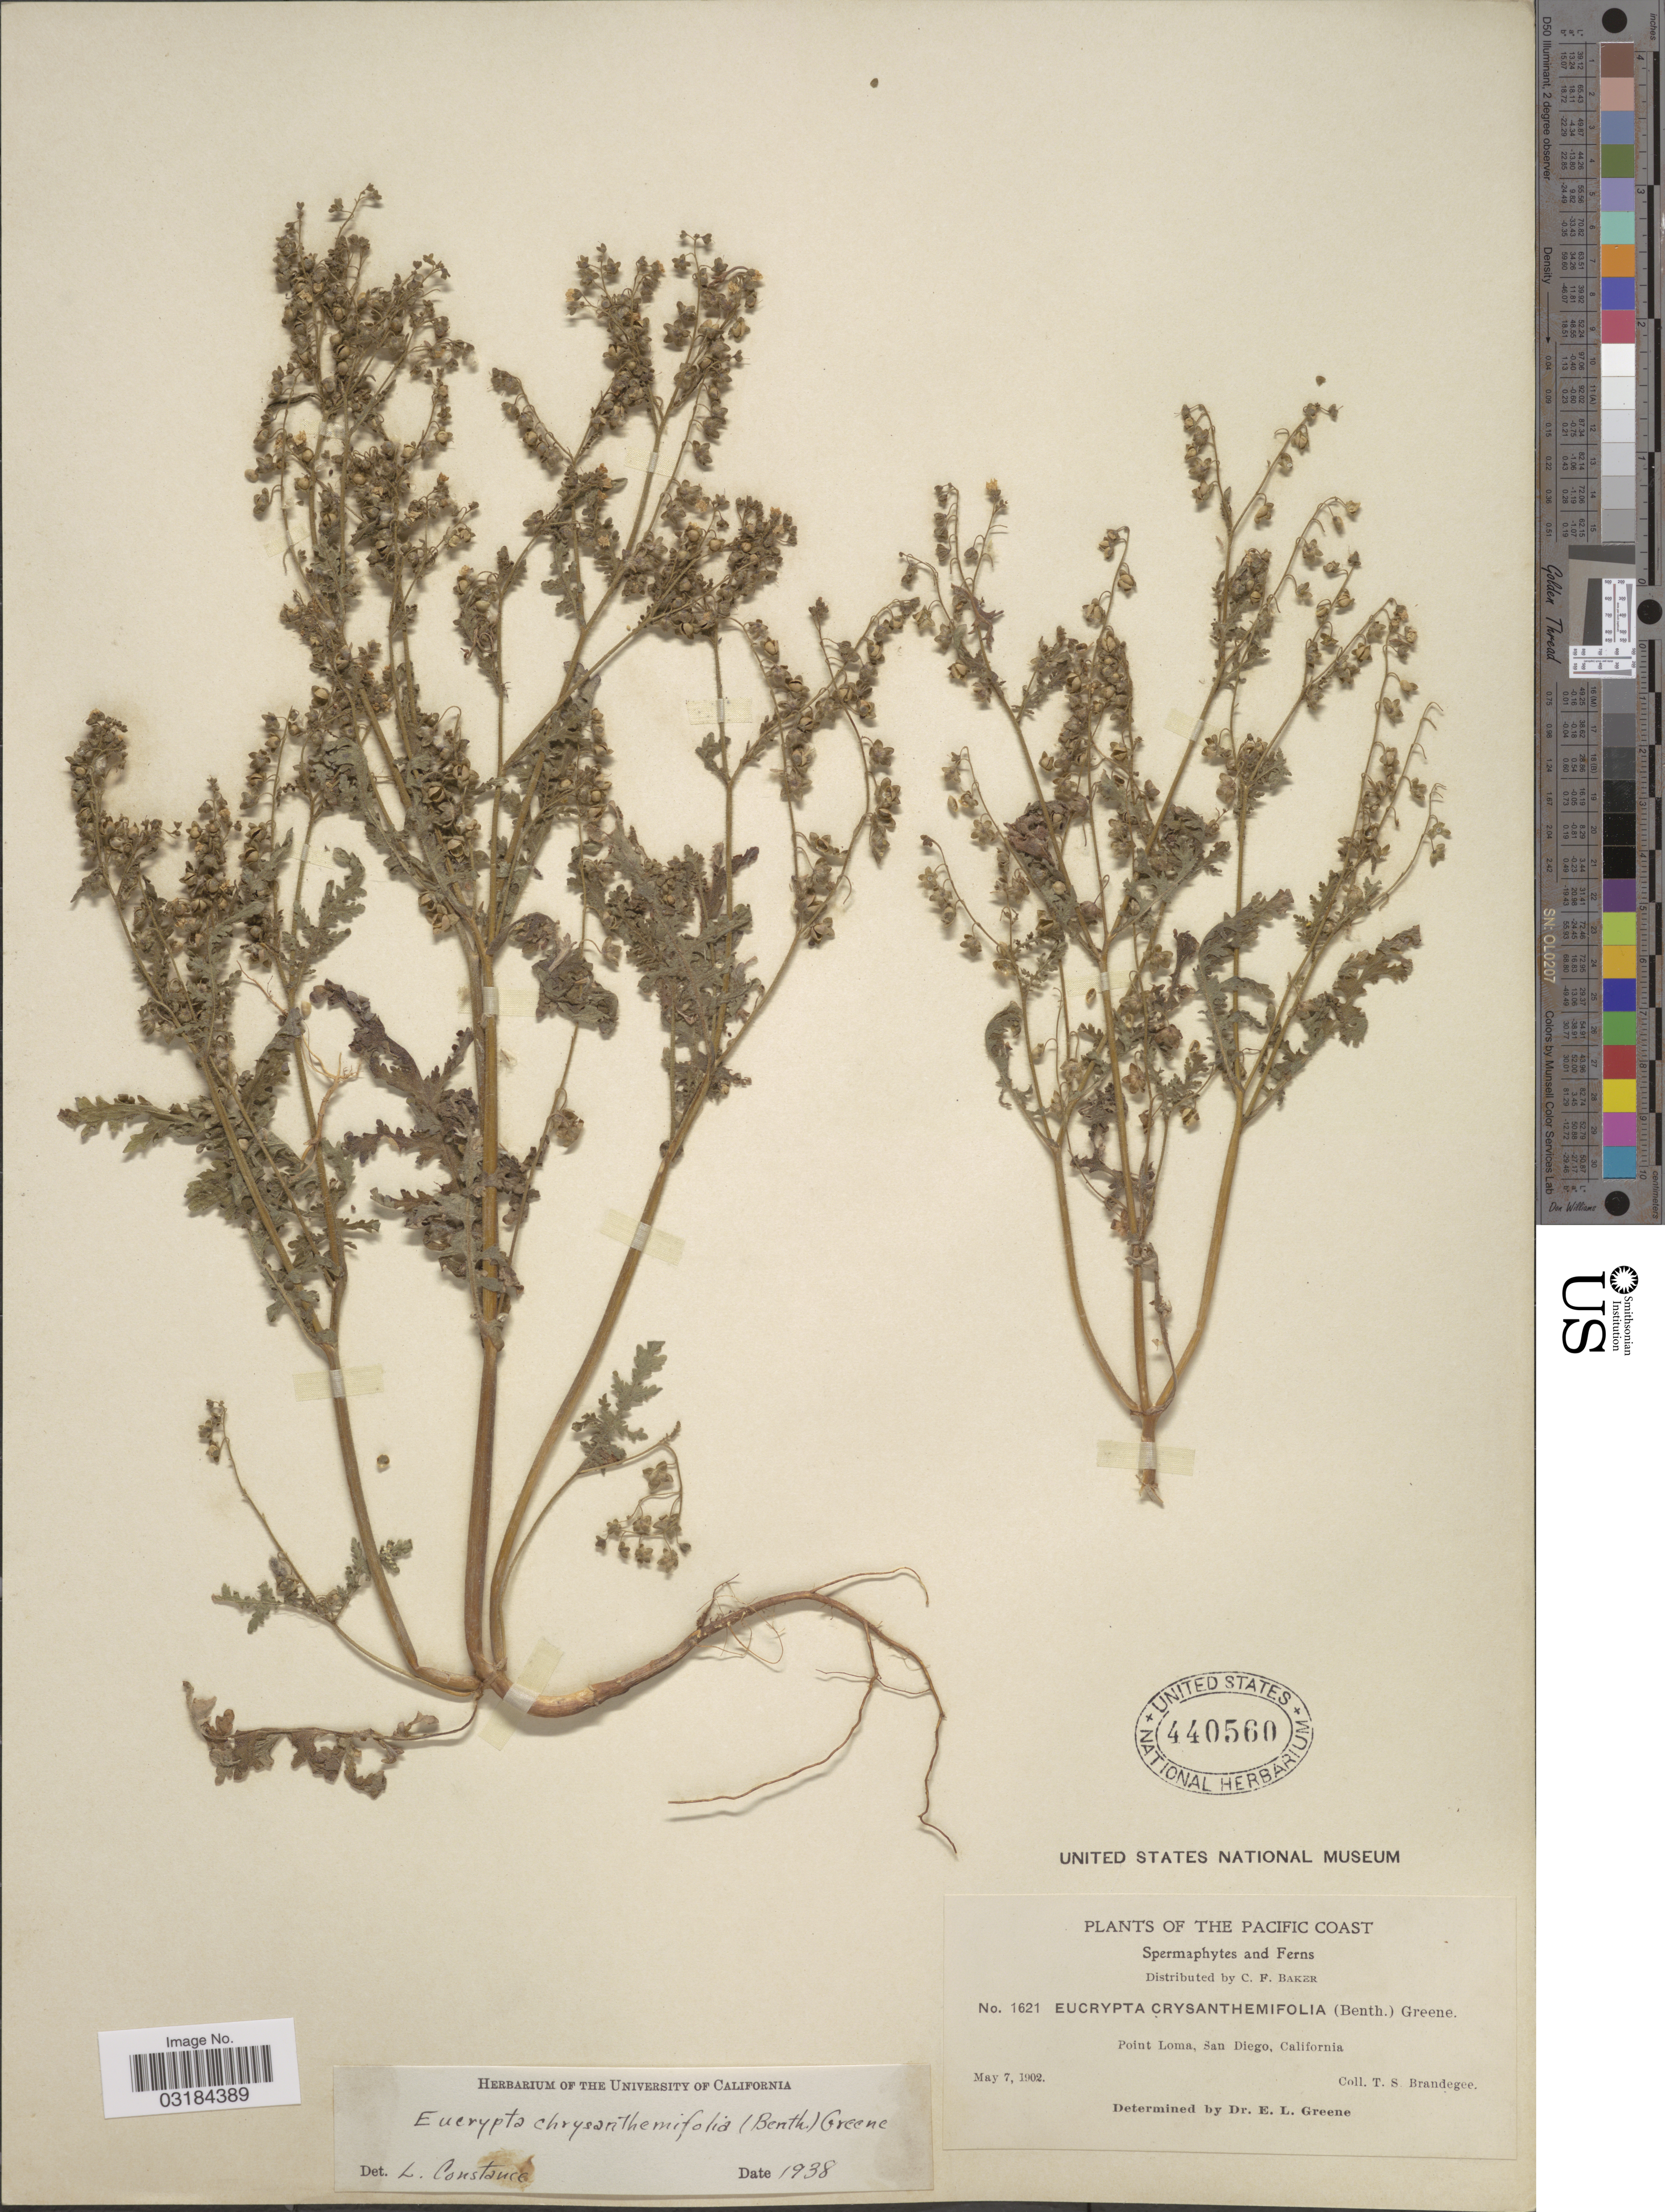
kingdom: Plantae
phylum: Tracheophyta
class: Magnoliopsida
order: Boraginales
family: Hydrophyllaceae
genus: Eucrypta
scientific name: Eucrypta chrysanthemifolia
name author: (Benth.) Greene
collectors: T. S. Brandegee (herbarium)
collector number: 1621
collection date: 1902-05-07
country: United States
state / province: California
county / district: San Diego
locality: The Pacific Coast. Point Loma, San Diego.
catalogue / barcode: US 440560